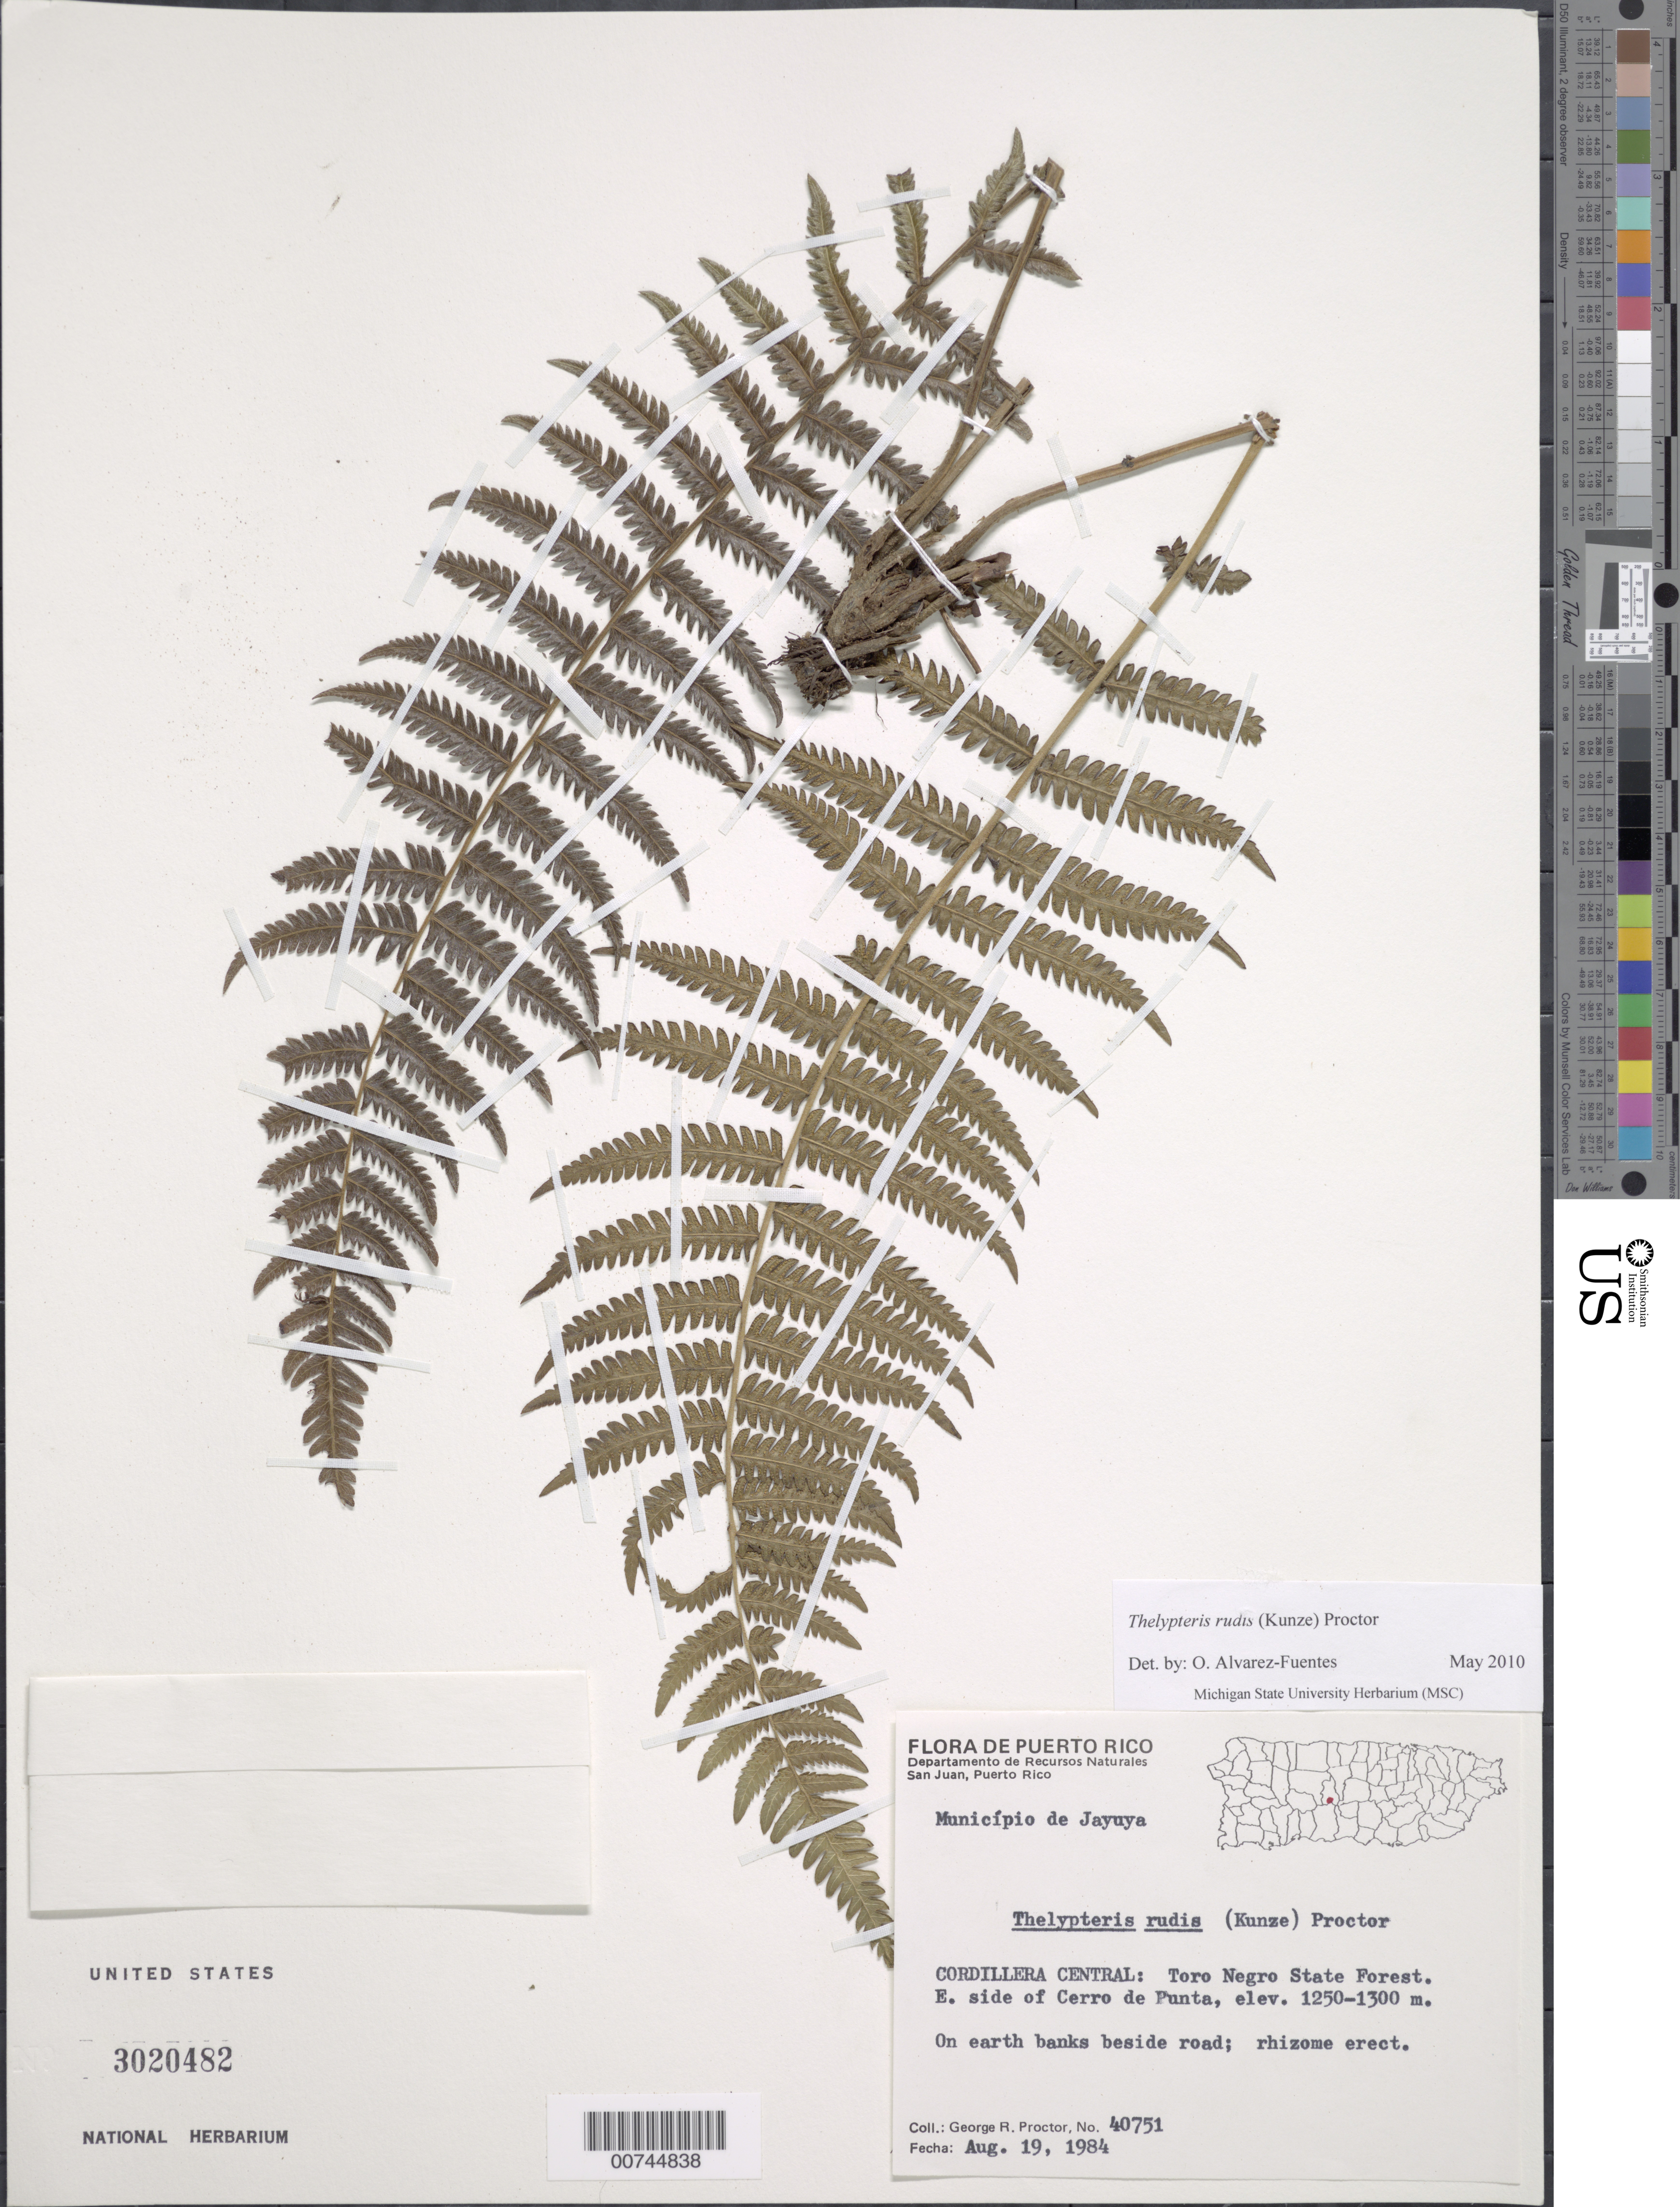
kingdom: Plantae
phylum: Tracheophyta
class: Polypodiopsida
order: Polypodiales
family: Thelypteridaceae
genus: Amauropelta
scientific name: Amauropelta rudis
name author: (Kunze) Pic. Serm.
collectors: G. R. Proctor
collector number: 40751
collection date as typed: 19 Aug 1984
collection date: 1984-08-19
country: Puerto Rico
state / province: Jayuya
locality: Cordillera Central: Toro Negro State Forest. E. side of Cerro de Punta. Municipio de Jayuya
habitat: On earth banks beside road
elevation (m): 1250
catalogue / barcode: US 3020482